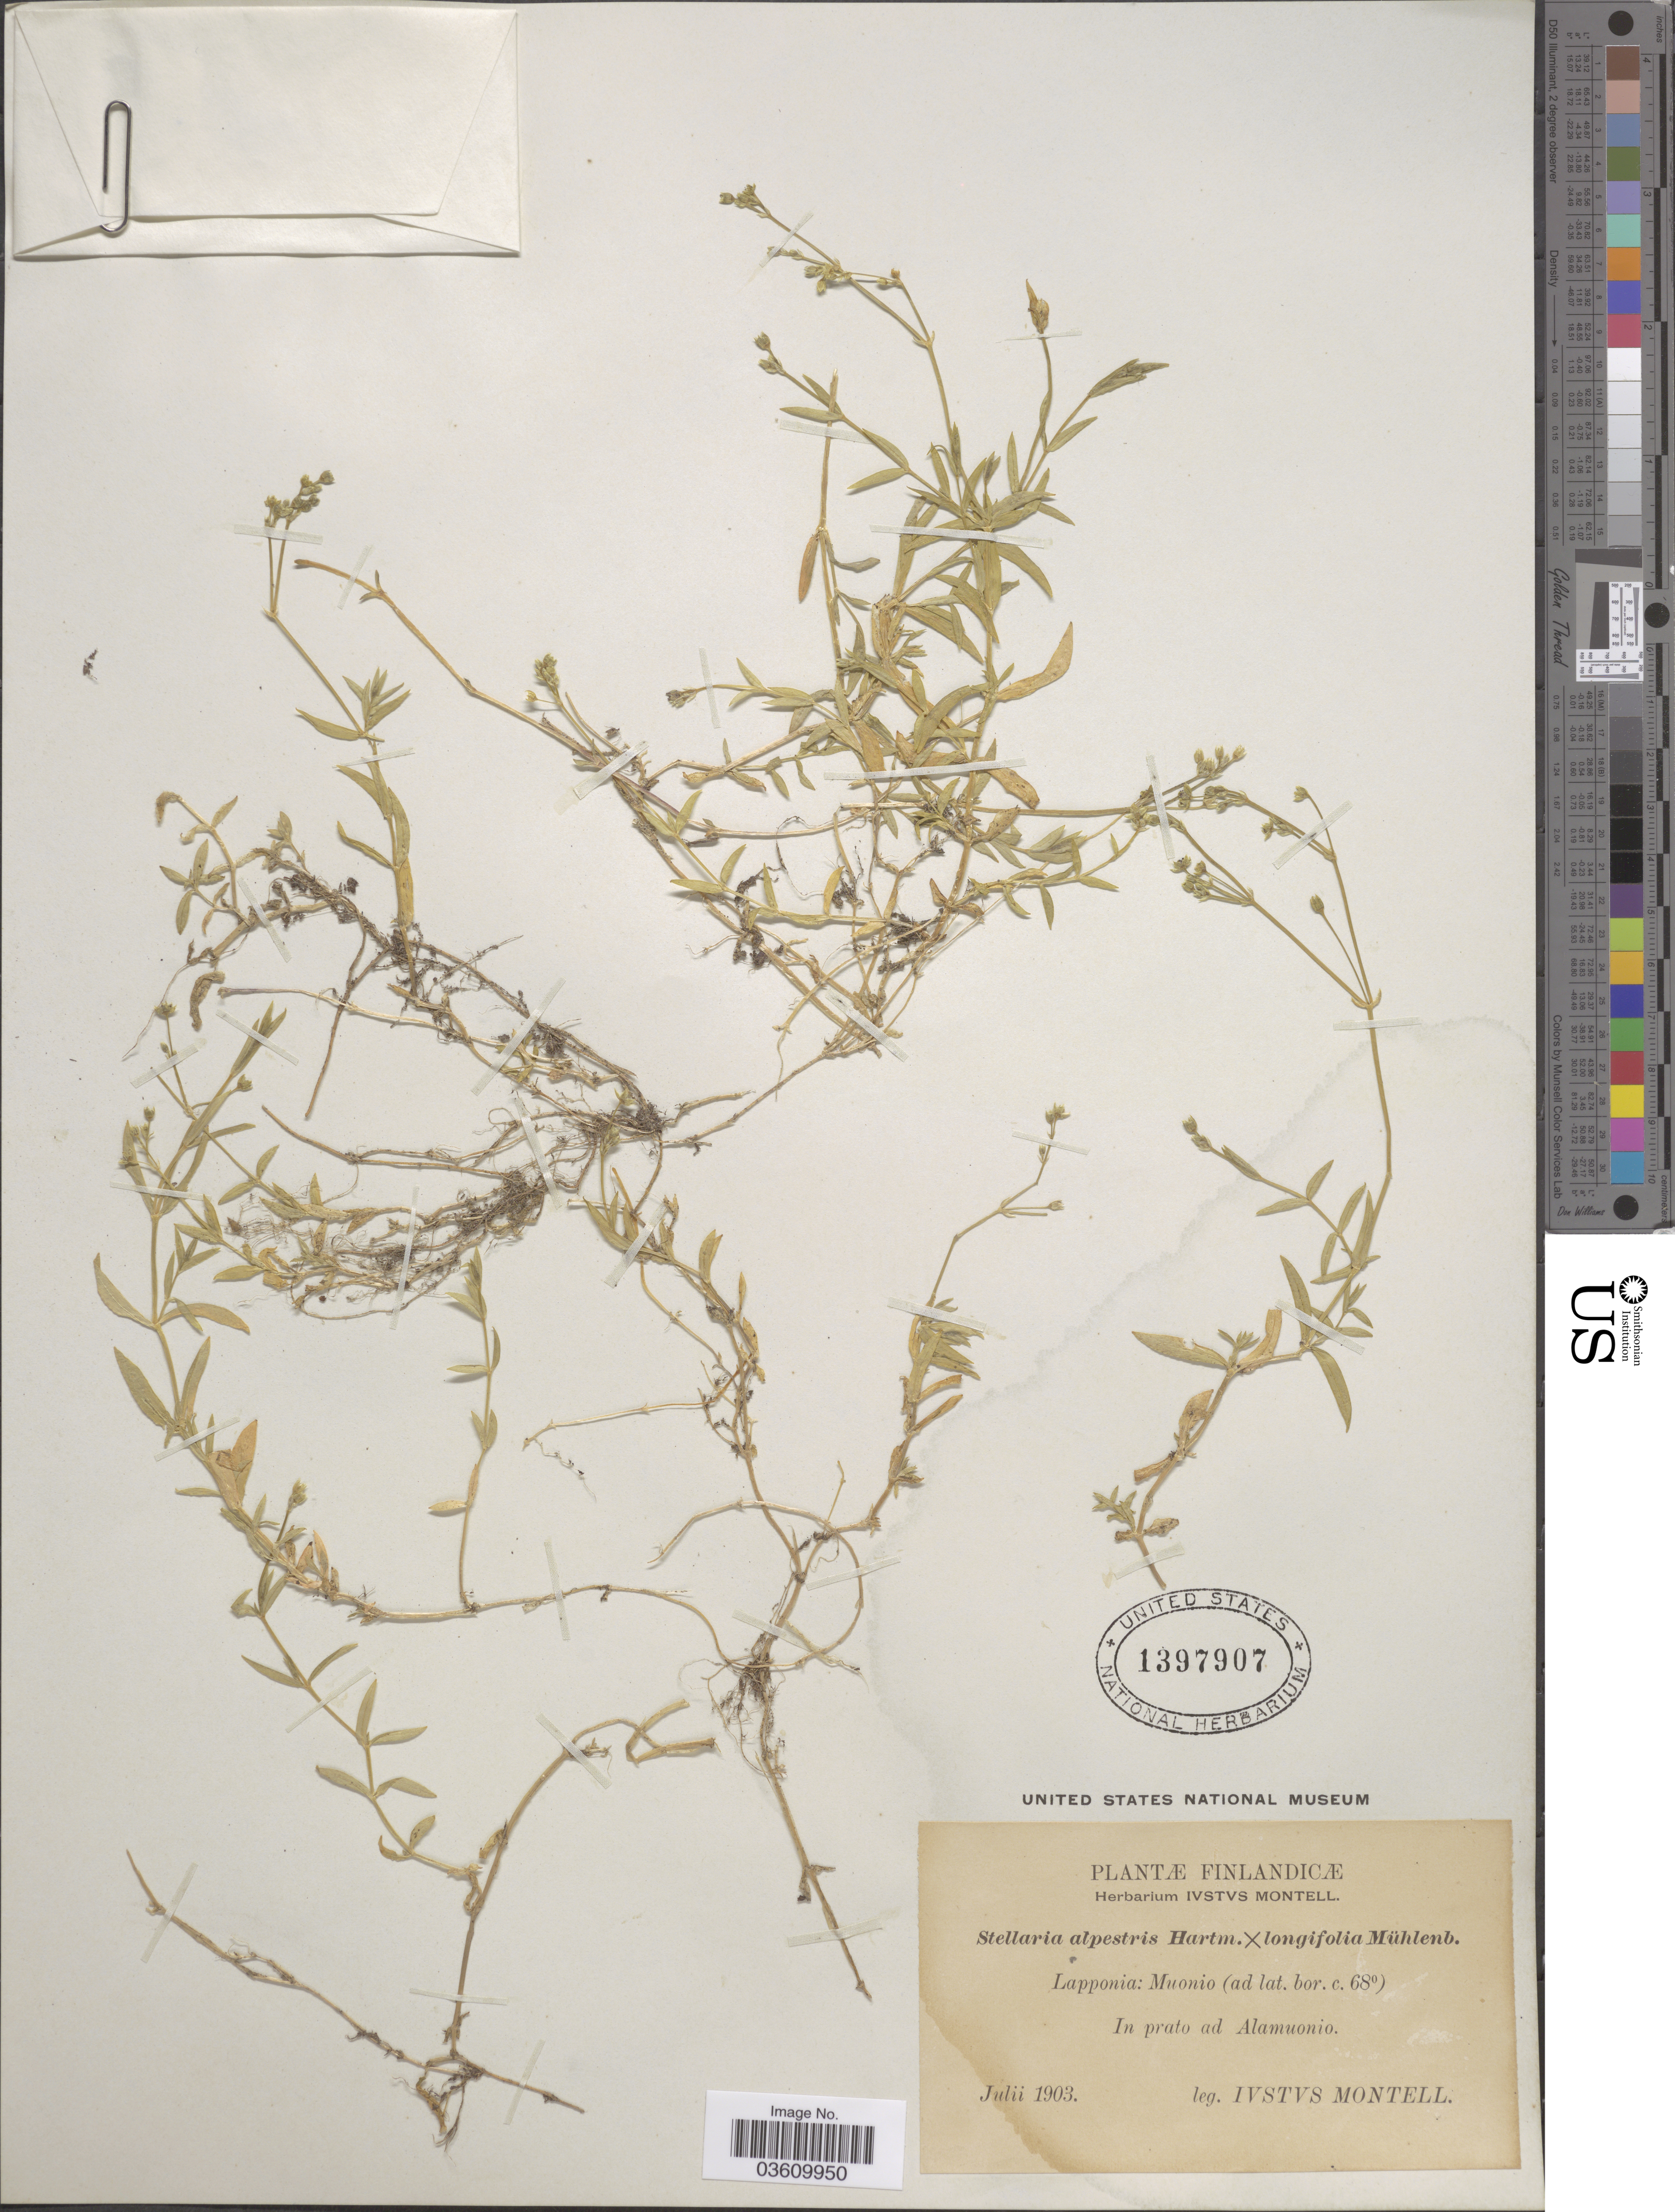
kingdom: Plantae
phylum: Tracheophyta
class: Magnoliopsida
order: Caryophyllales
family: Caryophyllaceae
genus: Stellaria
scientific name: Stellaria alpestris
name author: Fr.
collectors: I. Montell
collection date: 1903-07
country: Finland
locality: Lapponia: Muonio. In prato ad Alamuonio.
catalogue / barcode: US 1397907